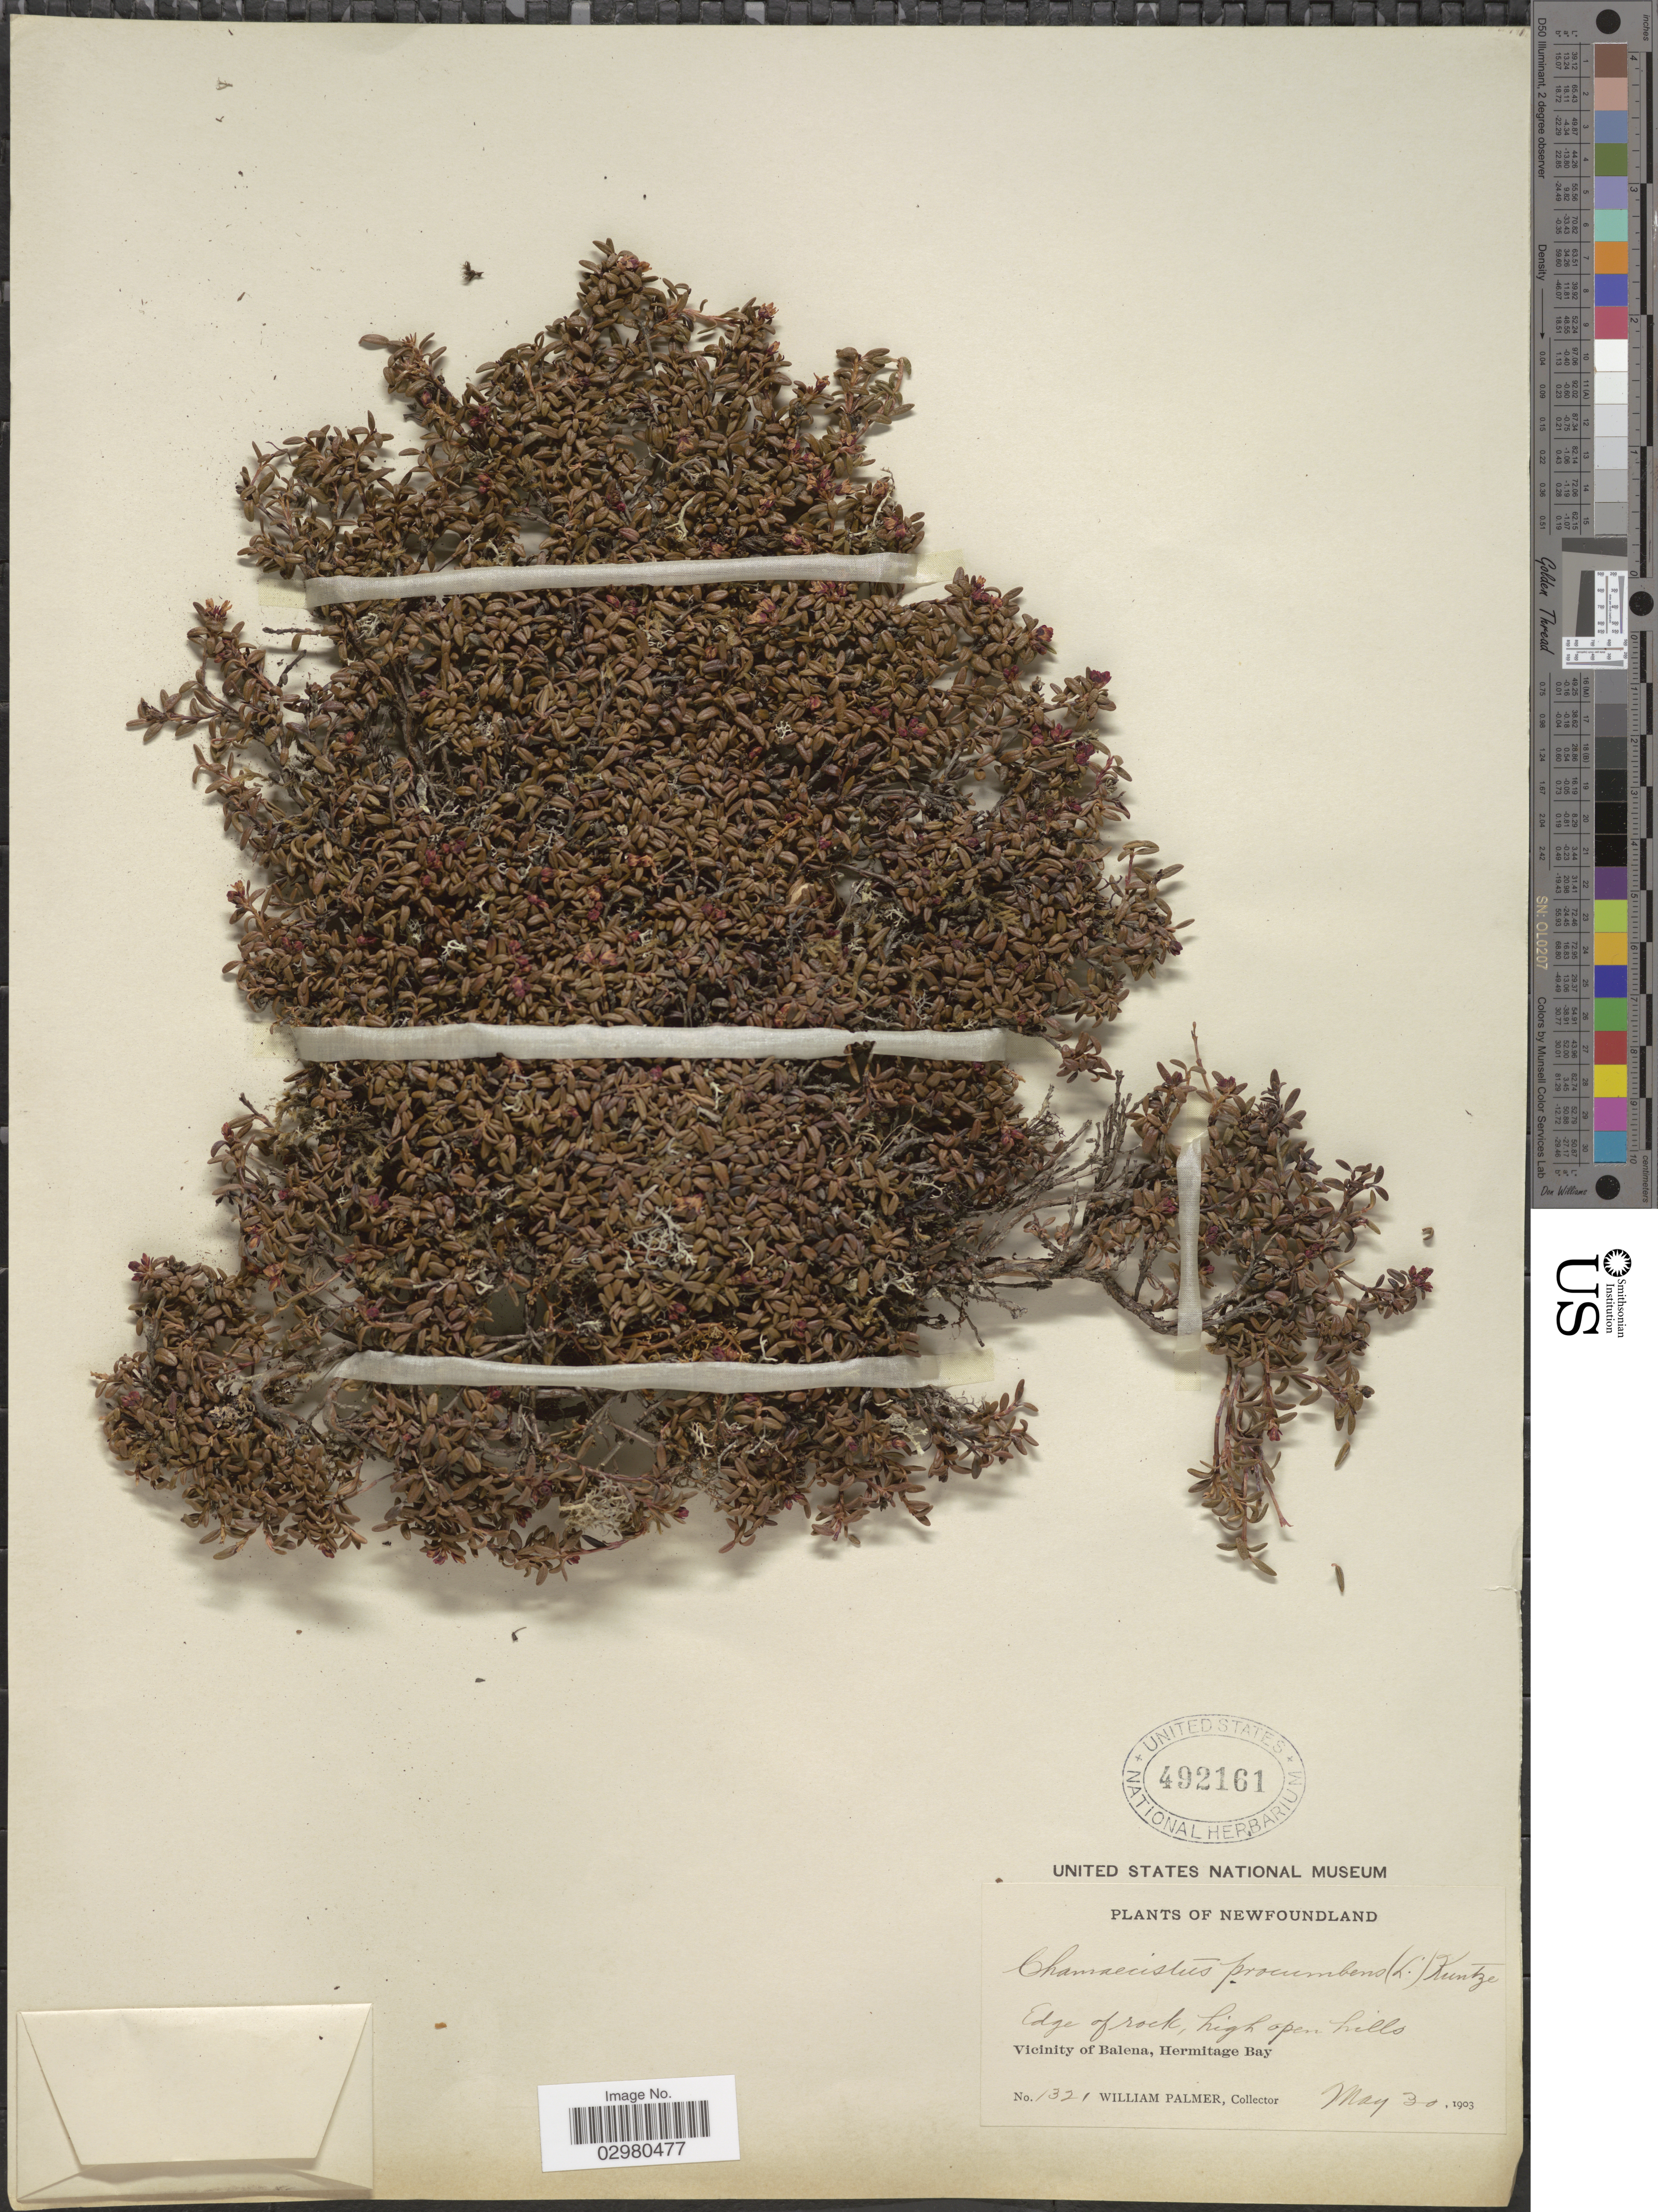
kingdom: Plantae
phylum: Tracheophyta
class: Magnoliopsida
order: Ericales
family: Ericaceae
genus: Loiseleuria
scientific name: Loiseleuria procumbens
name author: (L.) Desv.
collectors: W. Palmer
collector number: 1321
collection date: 1903-05-30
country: Canada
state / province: Newfoundland and Labrador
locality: Vicinity of Balena, Hermitage Bay.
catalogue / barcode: US 492161